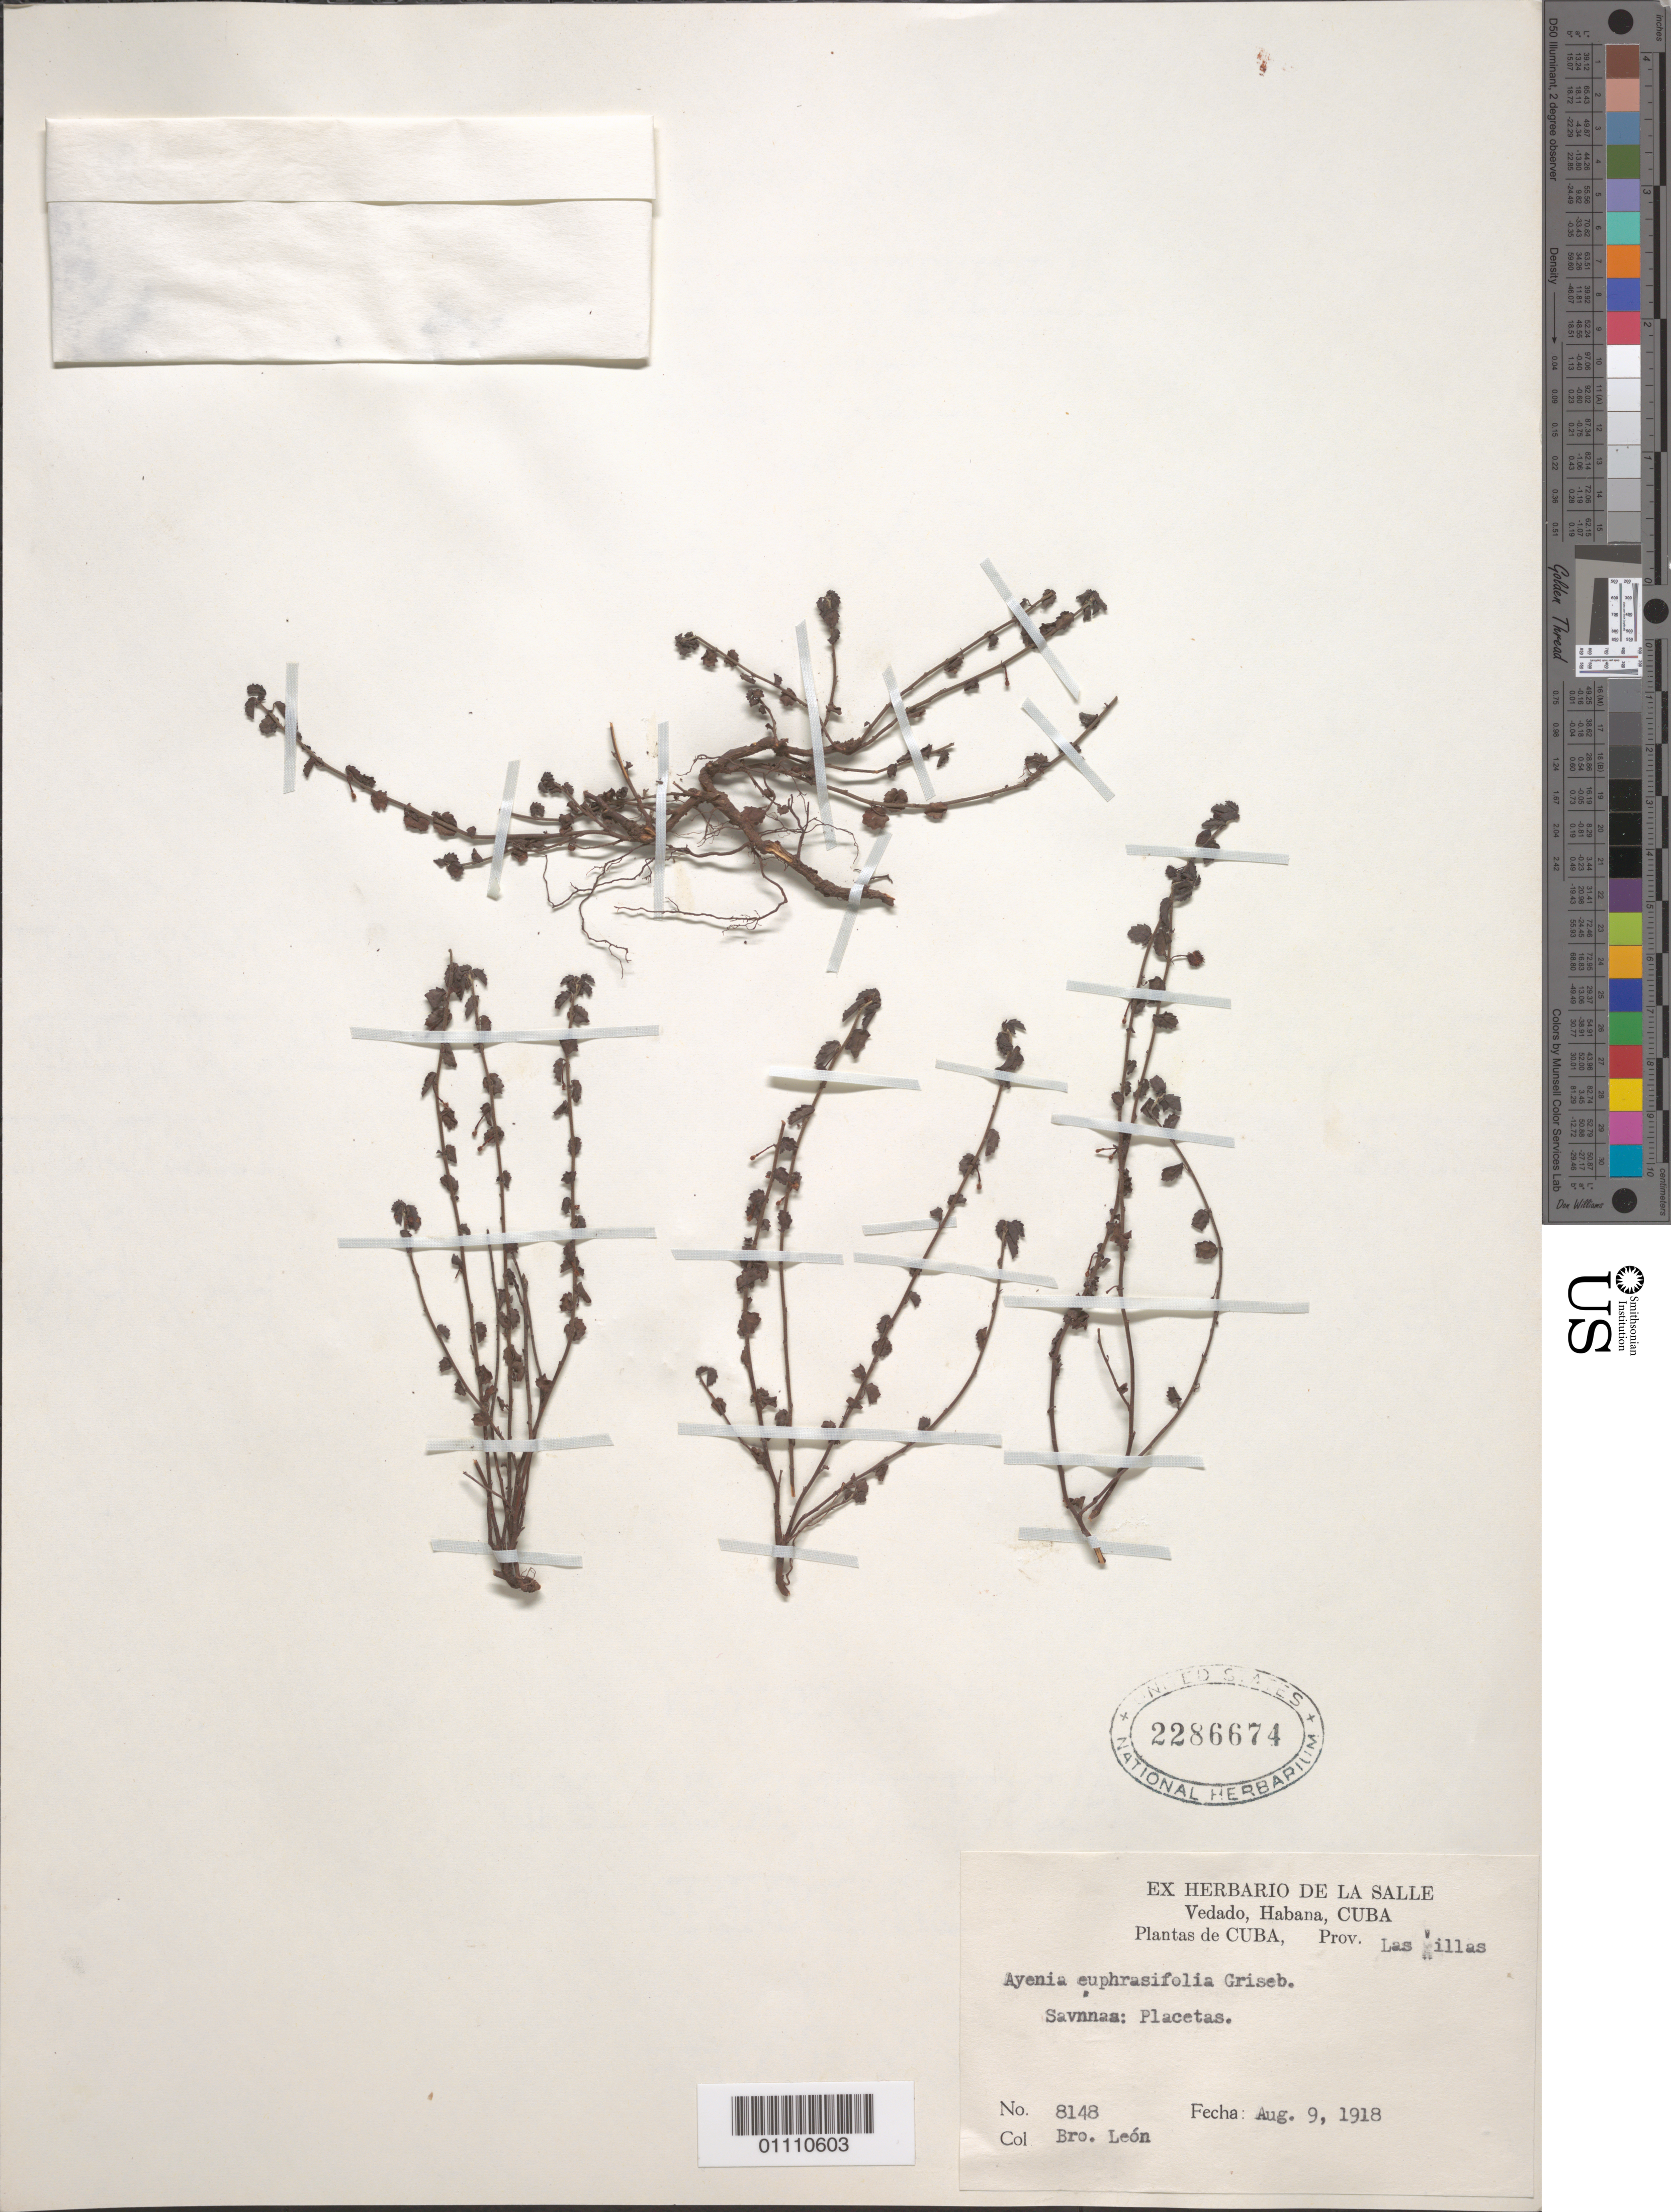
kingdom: Plantae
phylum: Tracheophyta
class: Magnoliopsida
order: Malvales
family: Malvaceae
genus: Ayenia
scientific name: Ayenia euphrasiifolia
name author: Griseb.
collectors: Bro. León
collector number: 8148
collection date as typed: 09 Aug 1918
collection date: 1918-08-09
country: Cuba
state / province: Villa Clara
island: Cuba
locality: Placetas, Prov Las Villas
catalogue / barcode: US 2286674